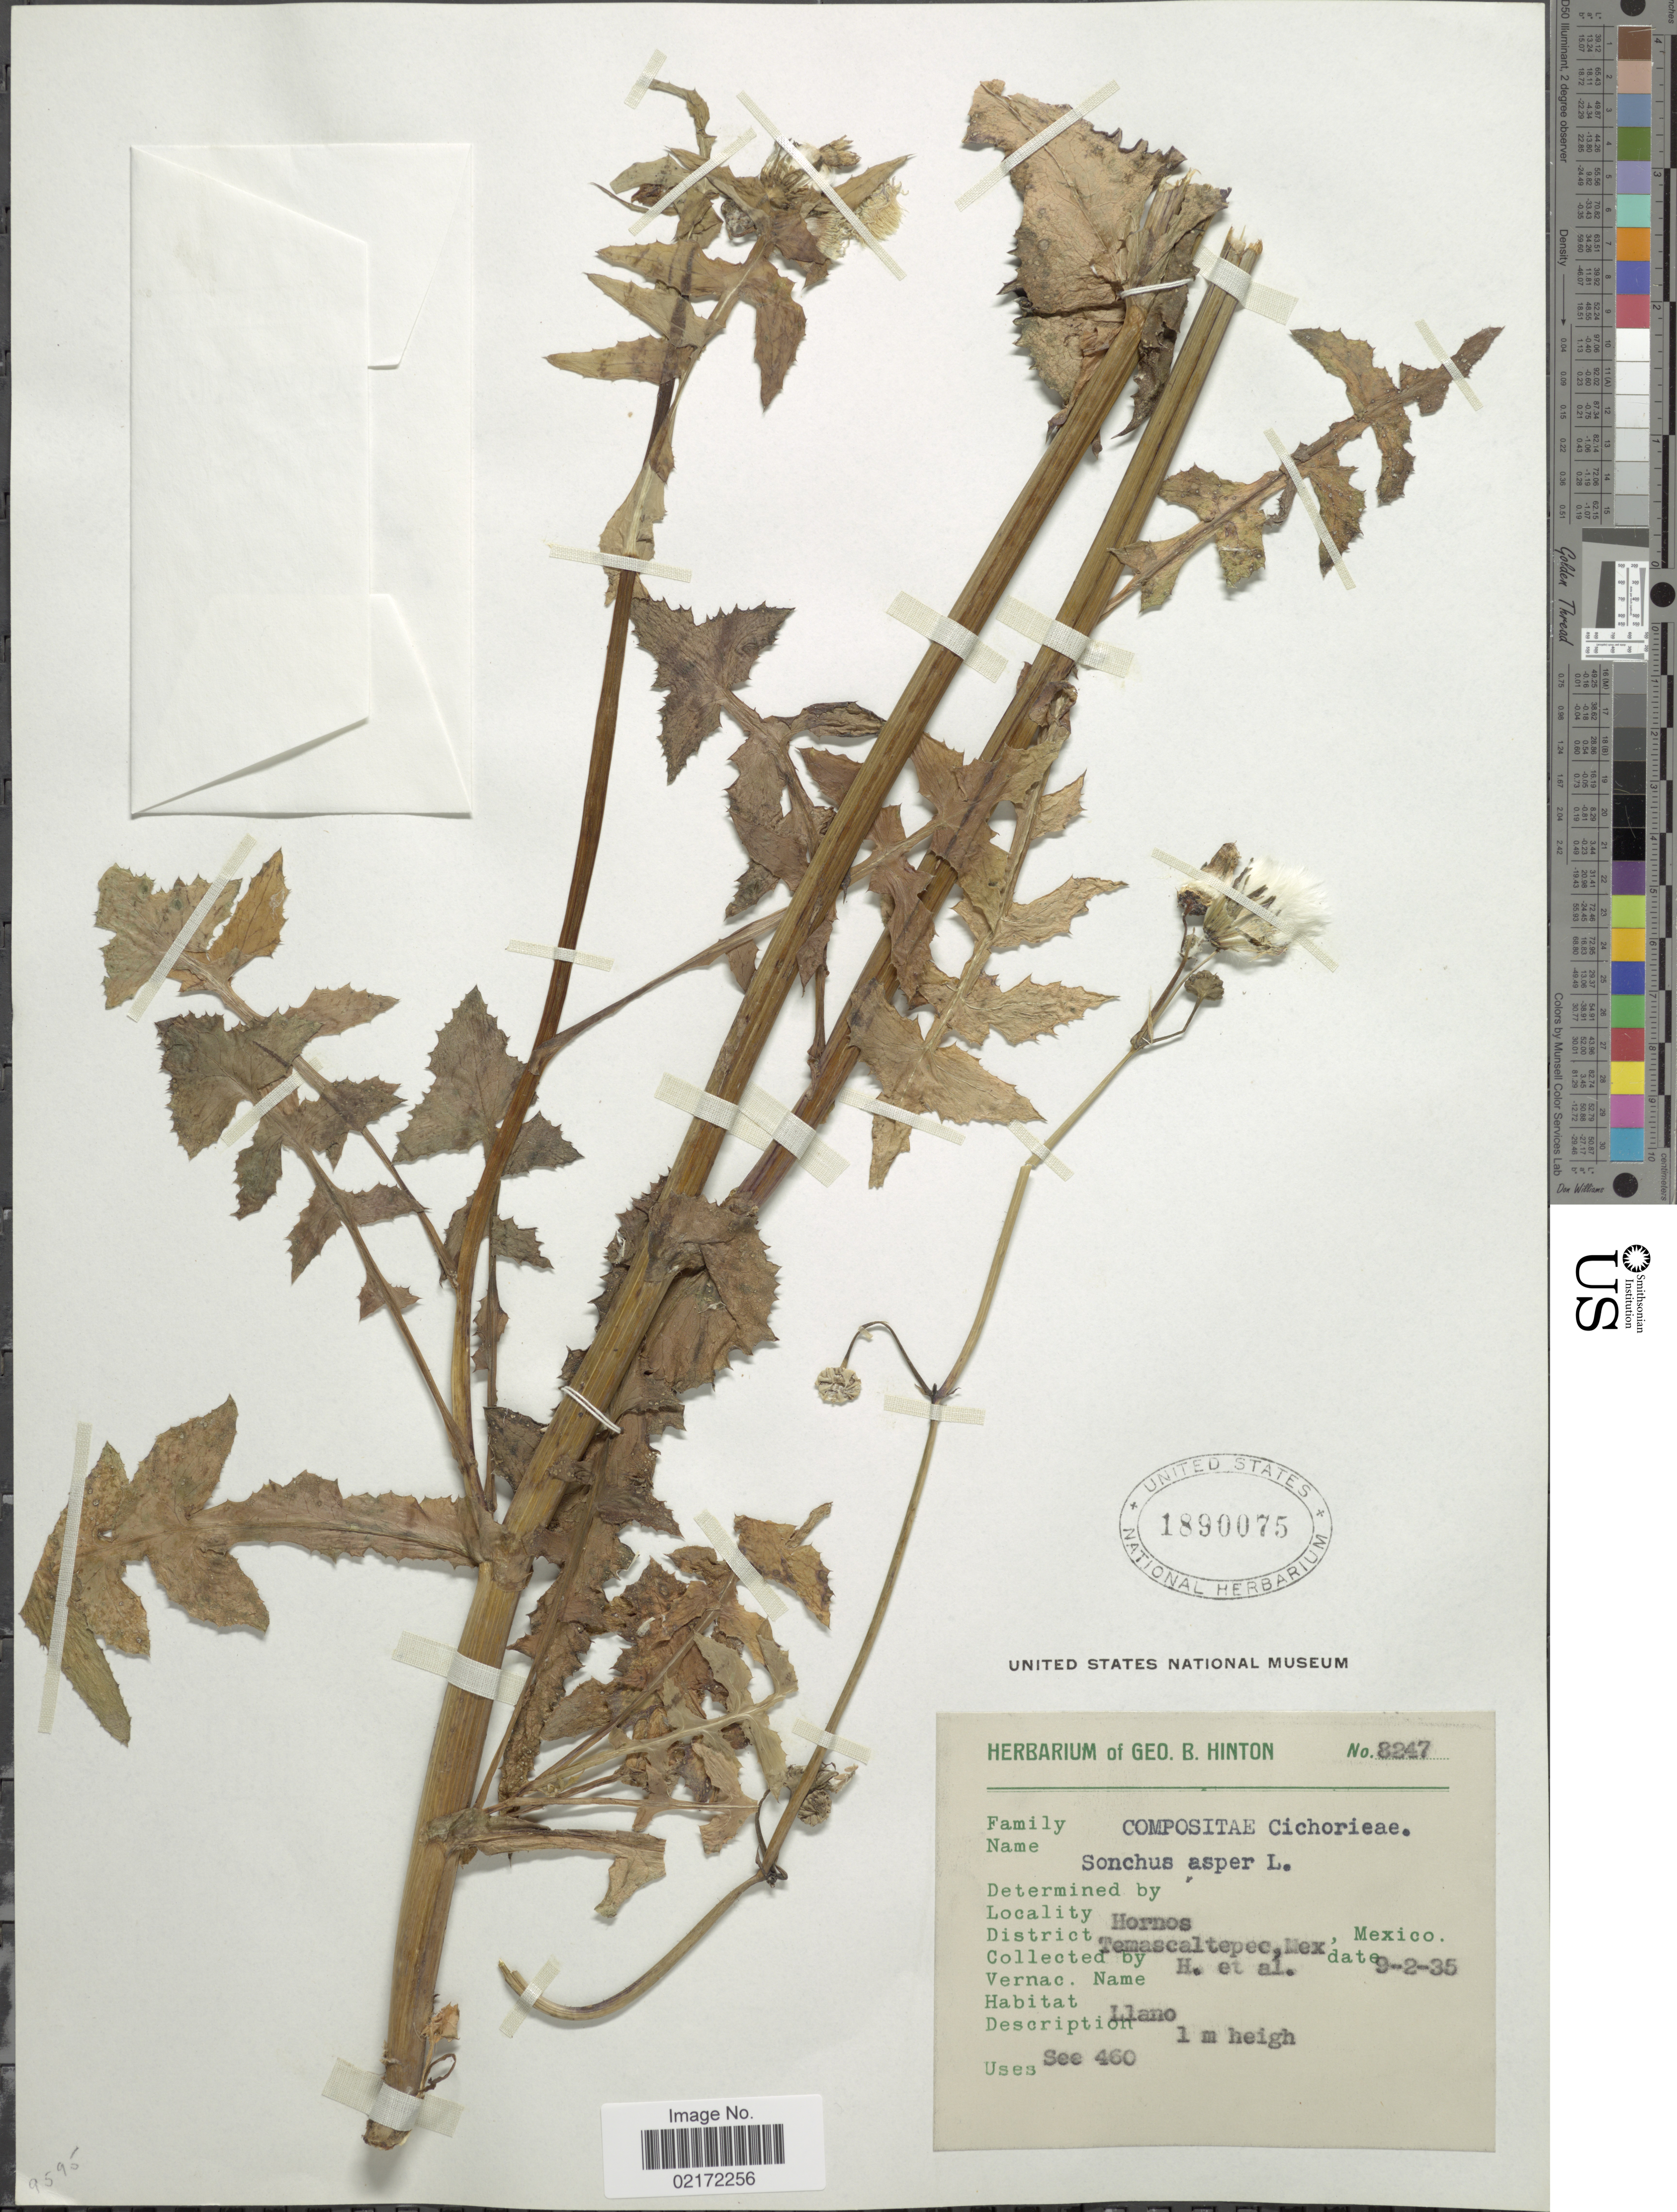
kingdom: Plantae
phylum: Tracheophyta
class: Magnoliopsida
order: Asterales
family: Asteraceae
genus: Sonchus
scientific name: Sonchus asper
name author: (L.) Hill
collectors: G. B. Hinton & et al.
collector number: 8247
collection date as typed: Transcribed d/m/y: 2/9/35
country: Mexico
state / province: México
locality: Hornos. District Temascaltepec, Mex., Mexico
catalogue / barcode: US 1890075